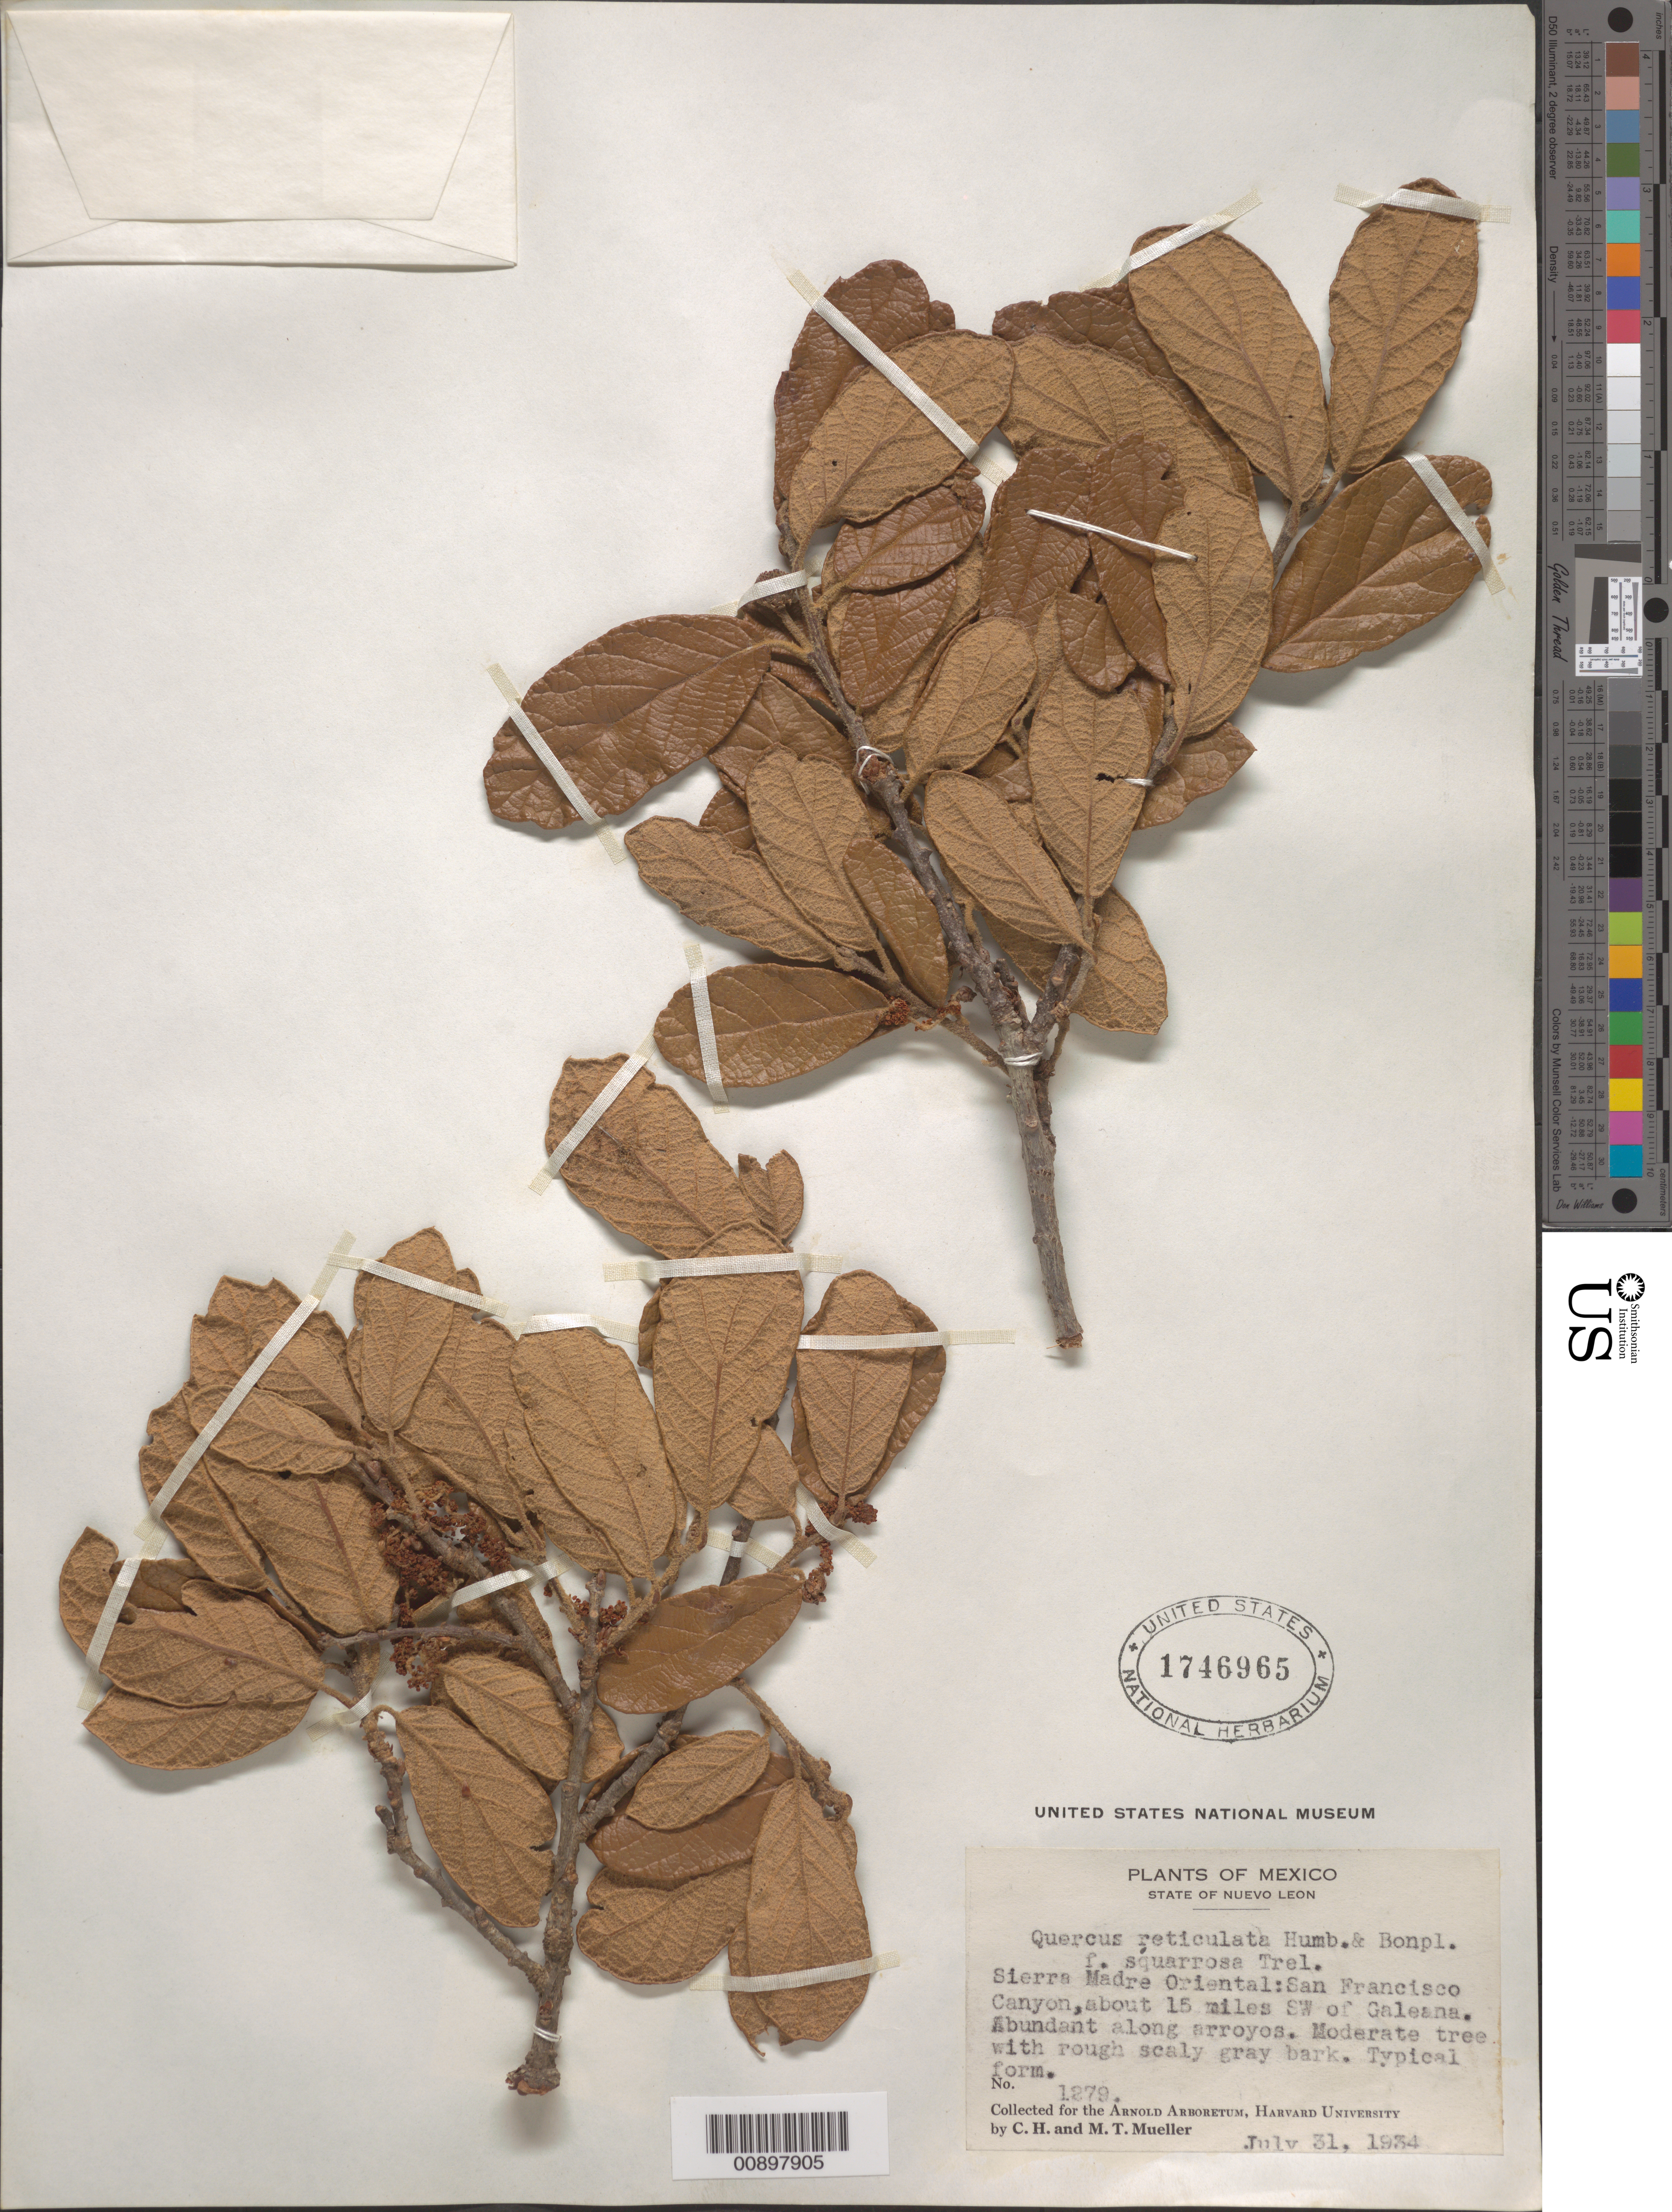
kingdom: Plantae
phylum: Tracheophyta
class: Magnoliopsida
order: Fagales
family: Fagaceae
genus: Quercus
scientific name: Quercus reticulata f. squarrosa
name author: Humb. & Bonpl.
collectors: C. H. Mueller & M. Mueller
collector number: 1279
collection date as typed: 31 Jul 1934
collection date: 1934-07-31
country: Mexico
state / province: Nuevo León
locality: Sierra Madre Oriental: San Francisco Canyon, about 15 miles SW of Galeana.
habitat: Abundant along arroyos.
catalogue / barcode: US 1746965